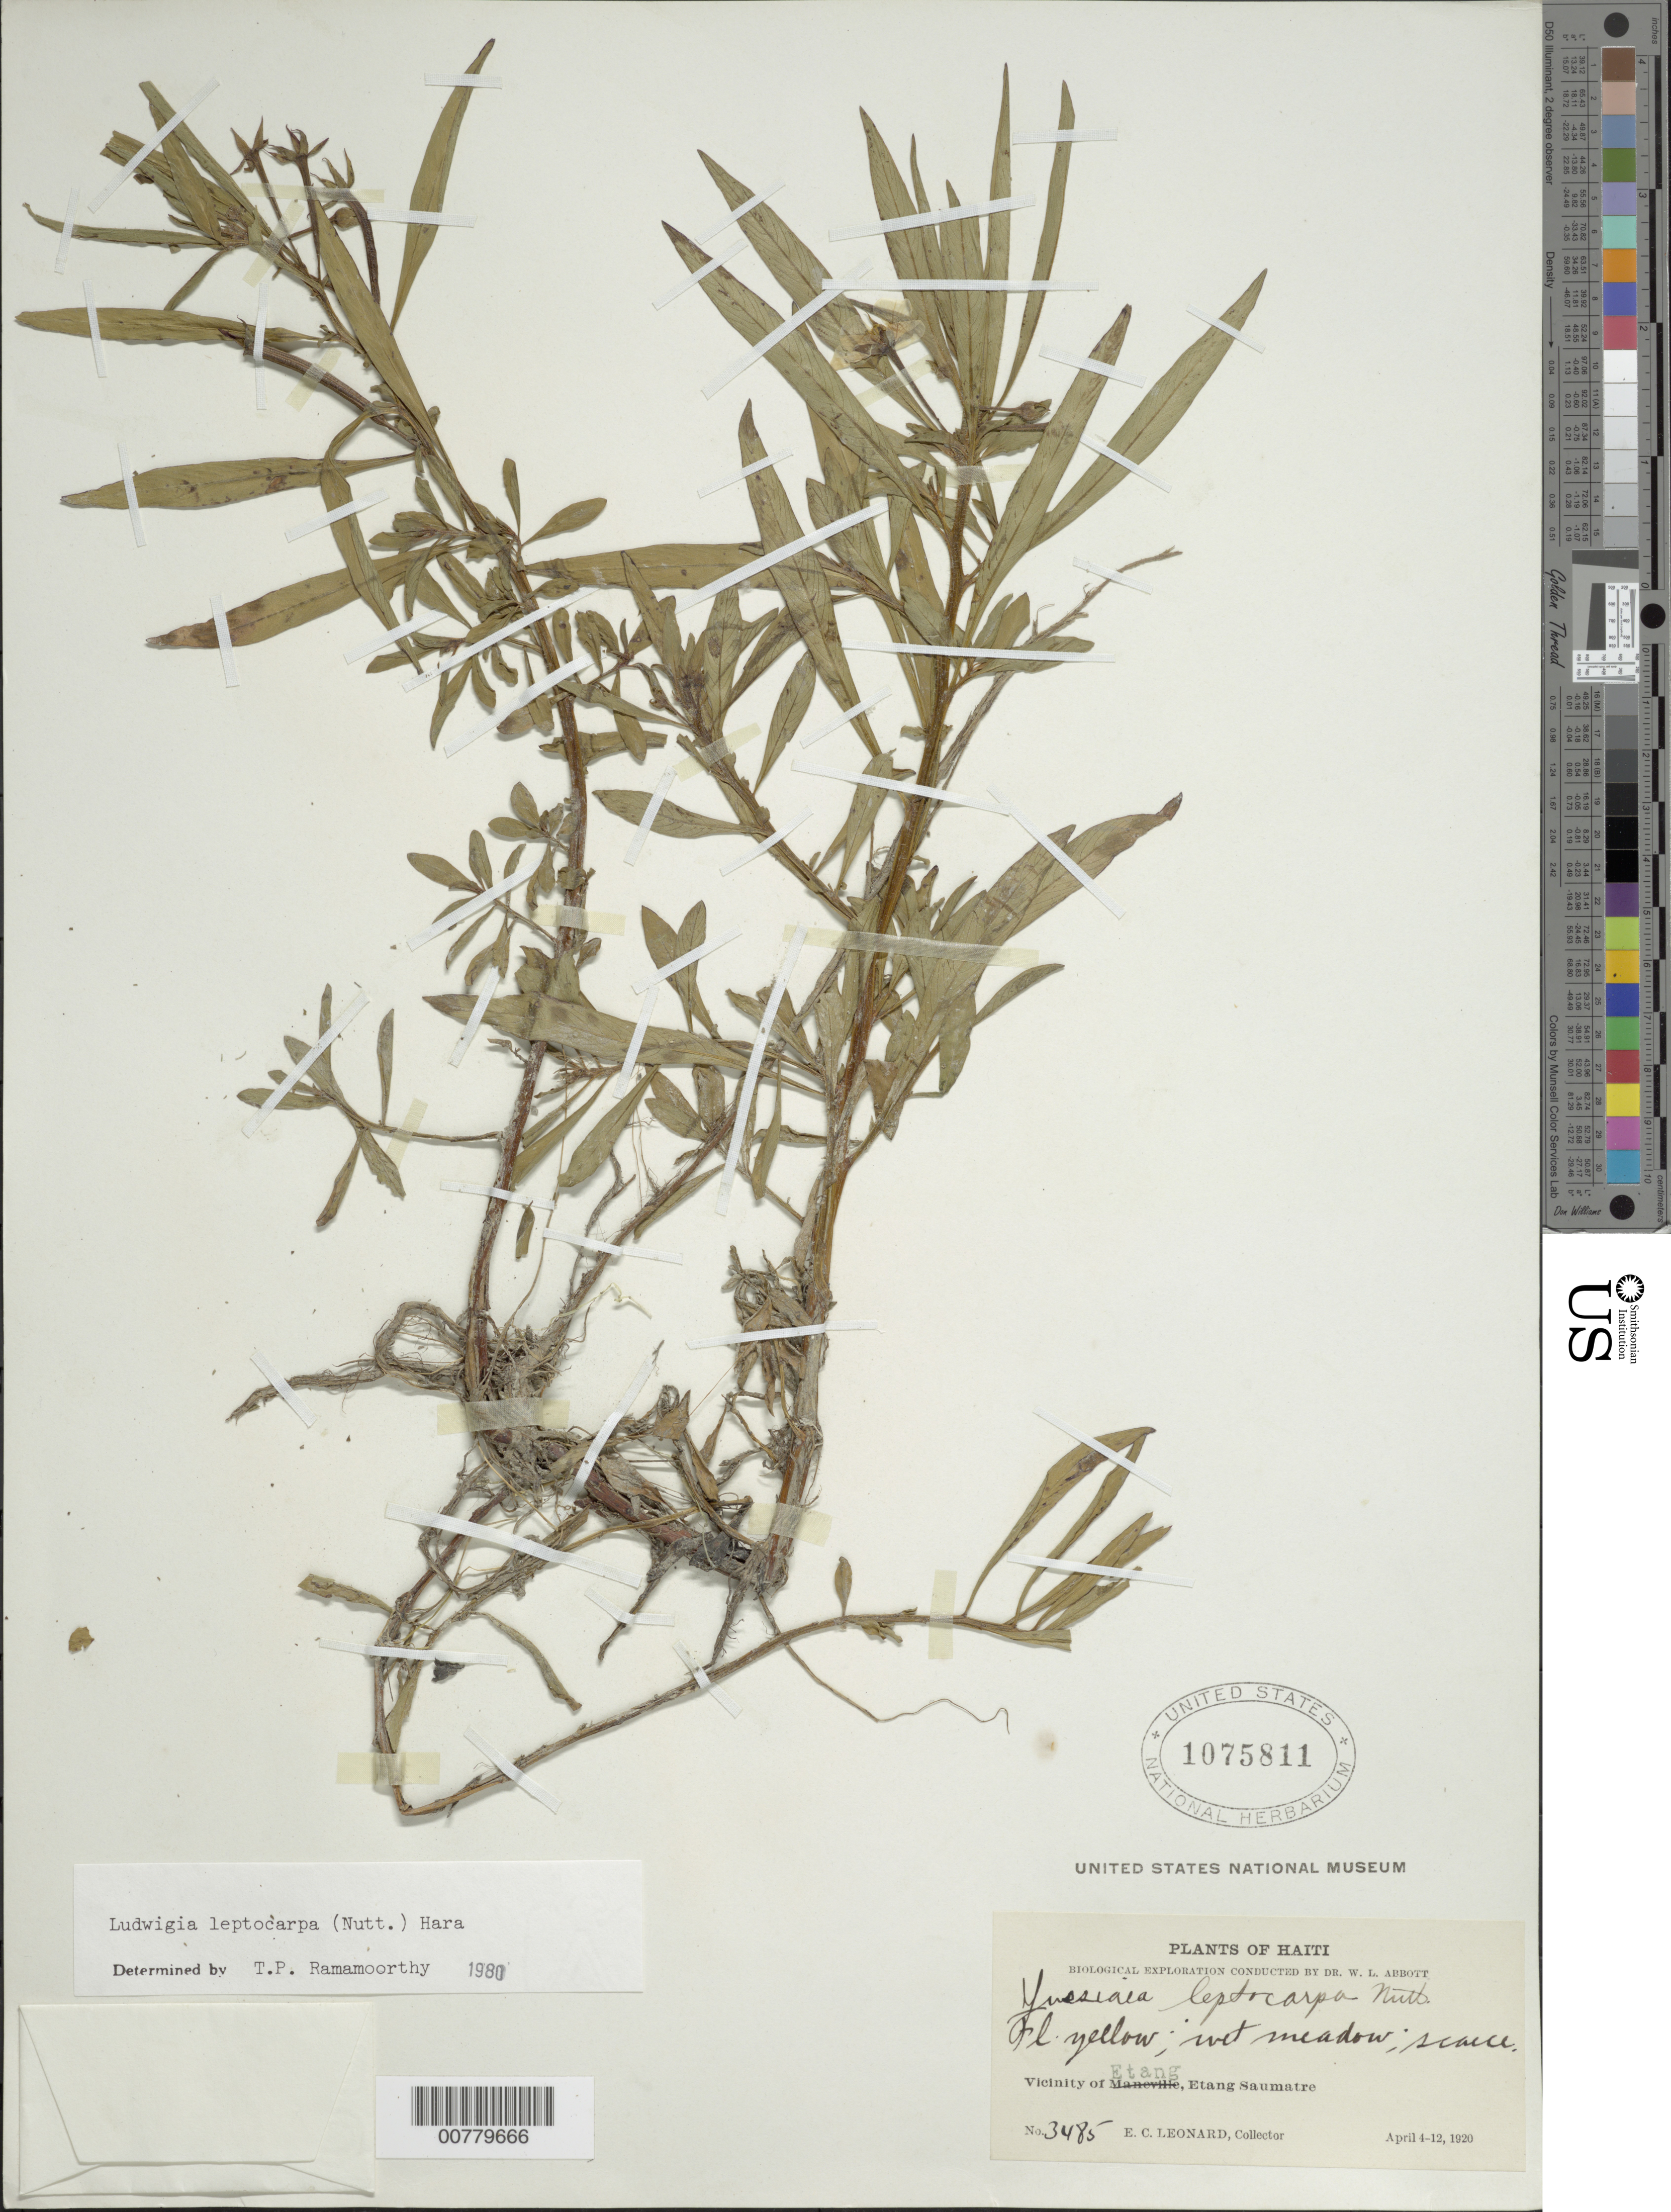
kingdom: Plantae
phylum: Tracheophyta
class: Magnoliopsida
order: Myrtales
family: Onagraceae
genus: Ludwigia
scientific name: Ludwigia leptocarpa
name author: (Nutt.) H. Hara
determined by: Ramamoorthy, T. P.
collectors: E. C. Leonard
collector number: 3485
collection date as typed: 04 Apr 1920 to 12 Apr 1920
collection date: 1920-04-04/1920-04-12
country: Haiti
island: Hispaniola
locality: Etang Saumatre, vicinity of Etang.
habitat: Wet meadow, scarce.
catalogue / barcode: US 1075811